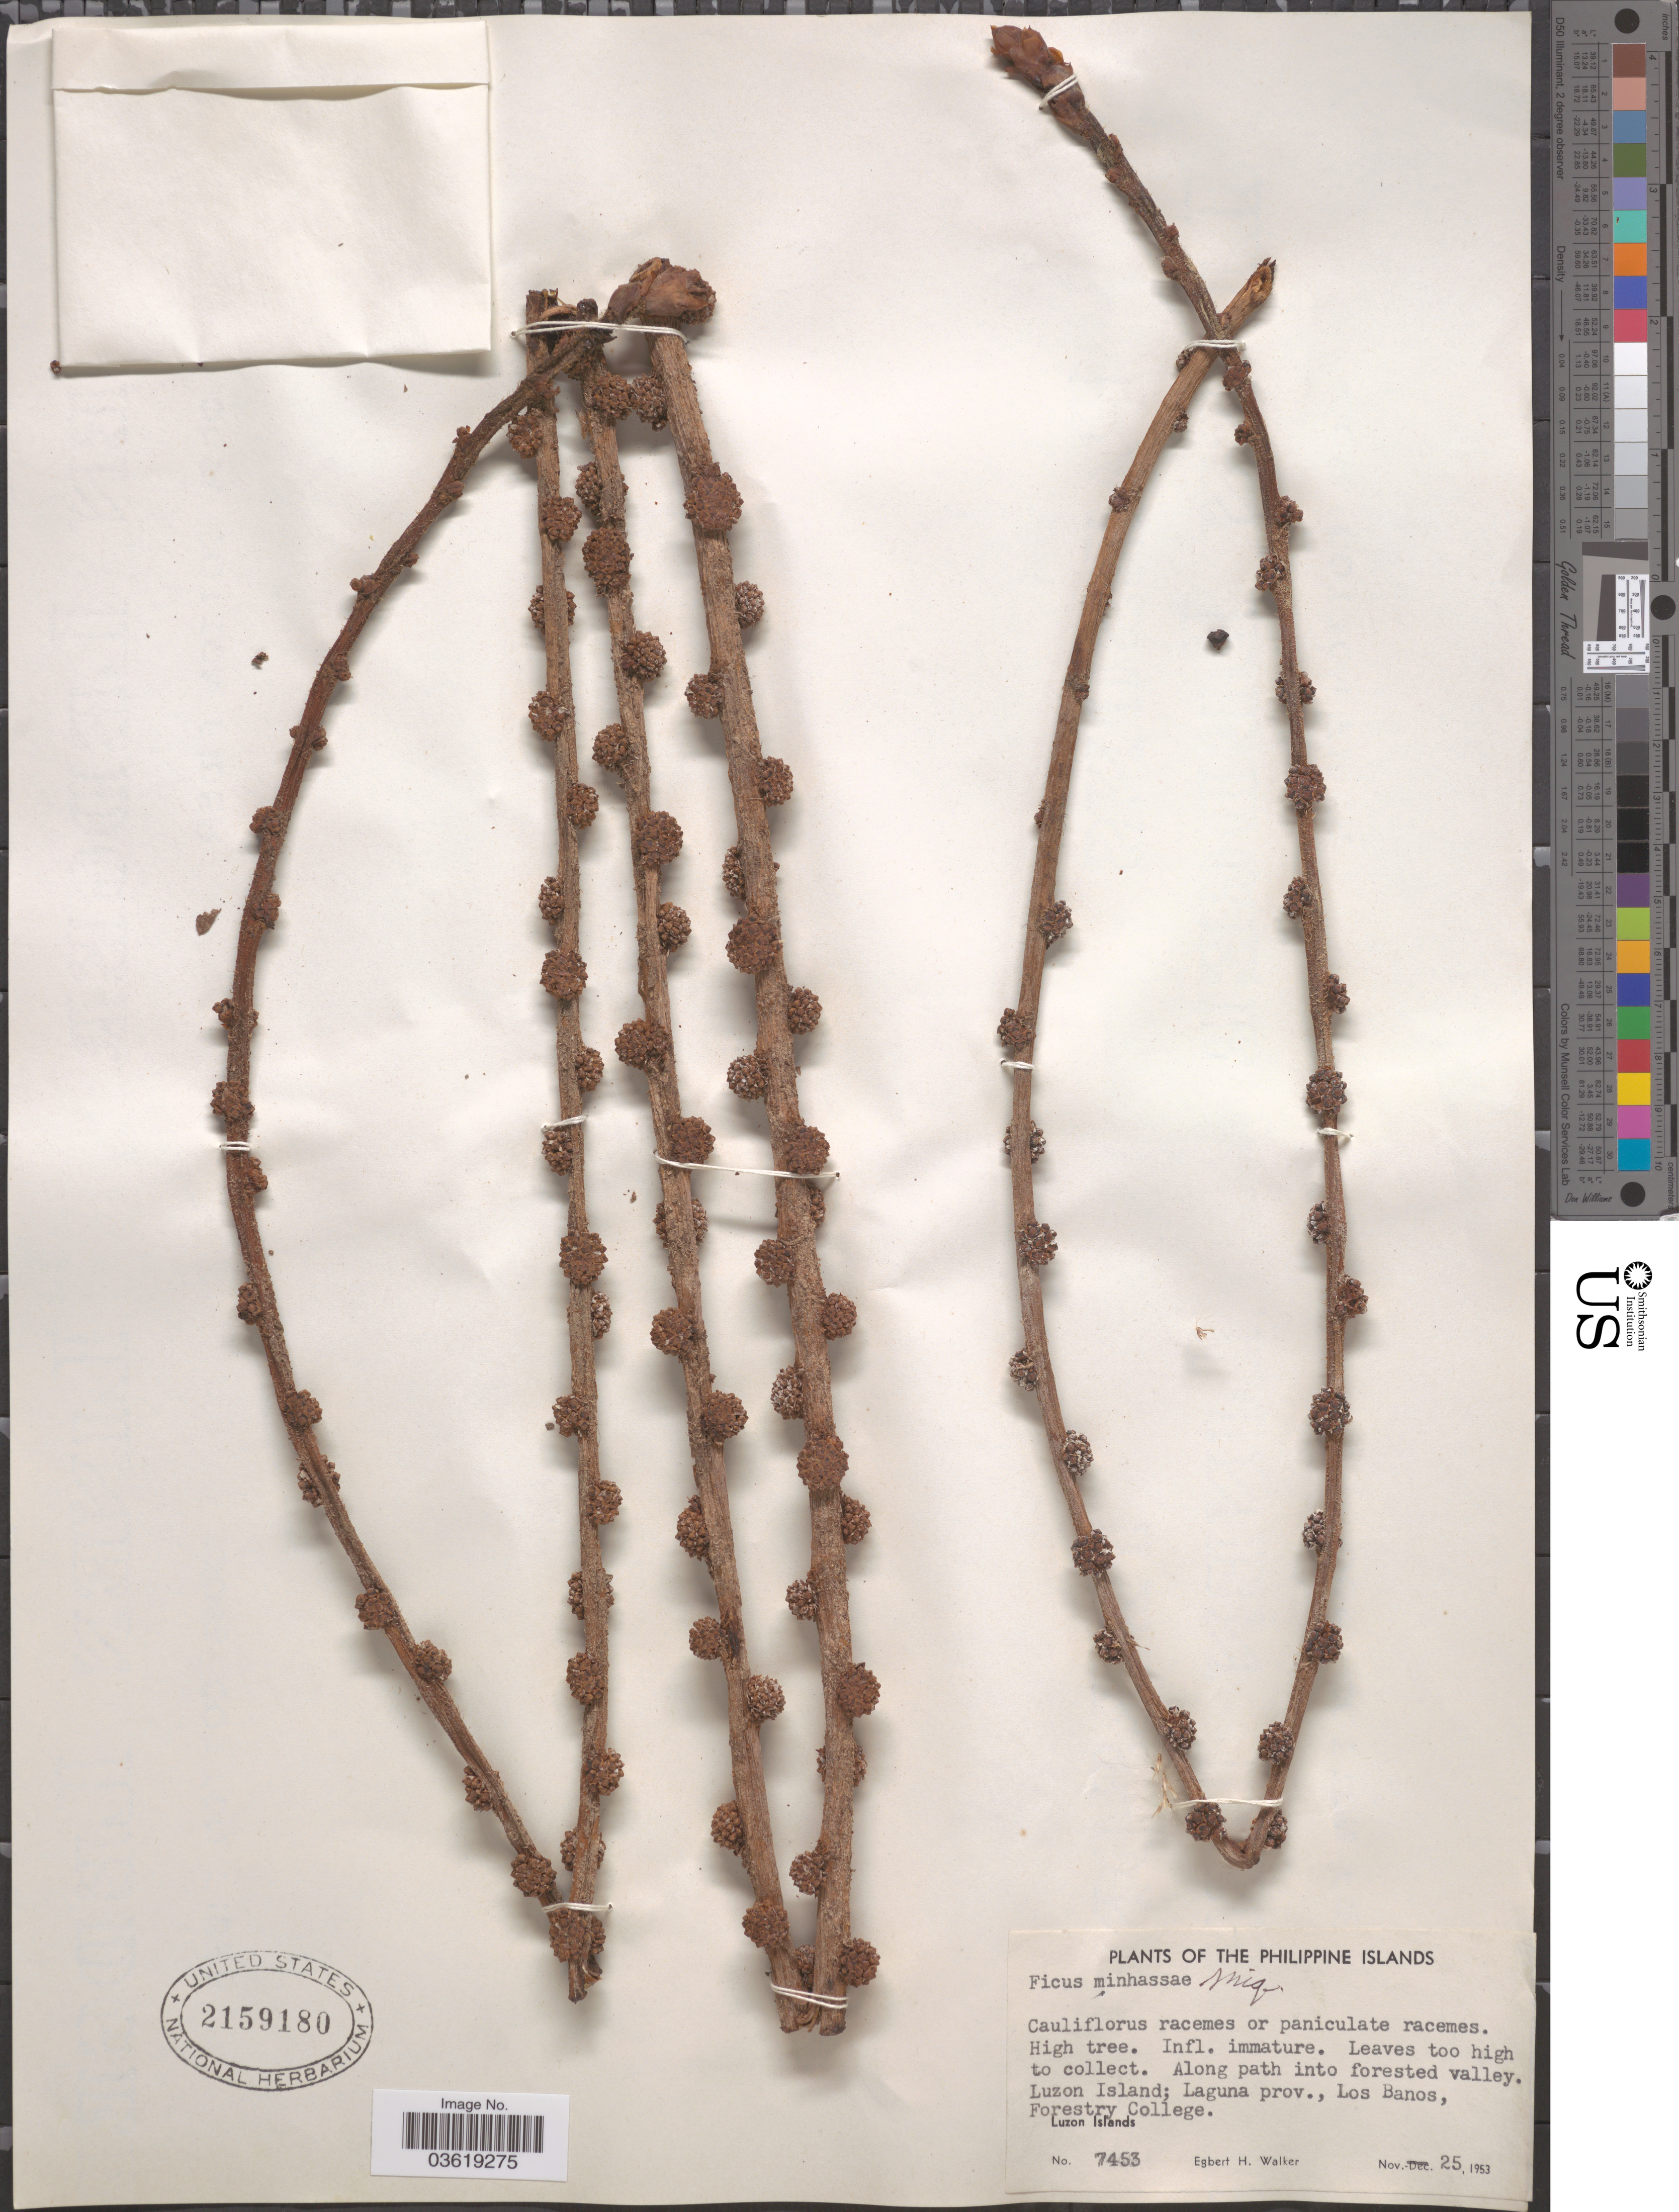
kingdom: Plantae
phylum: Tracheophyta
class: Magnoliopsida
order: Rosales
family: Moraceae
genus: Ficus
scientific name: Ficus minahassae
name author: Miq.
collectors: E. H. Walker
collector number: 7453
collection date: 1953-11-25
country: Philippines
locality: The Philippine Islands. Luzon Island; Laguna prov., Los Banos, Forestry College. Luzon Islands.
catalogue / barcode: US 2159180